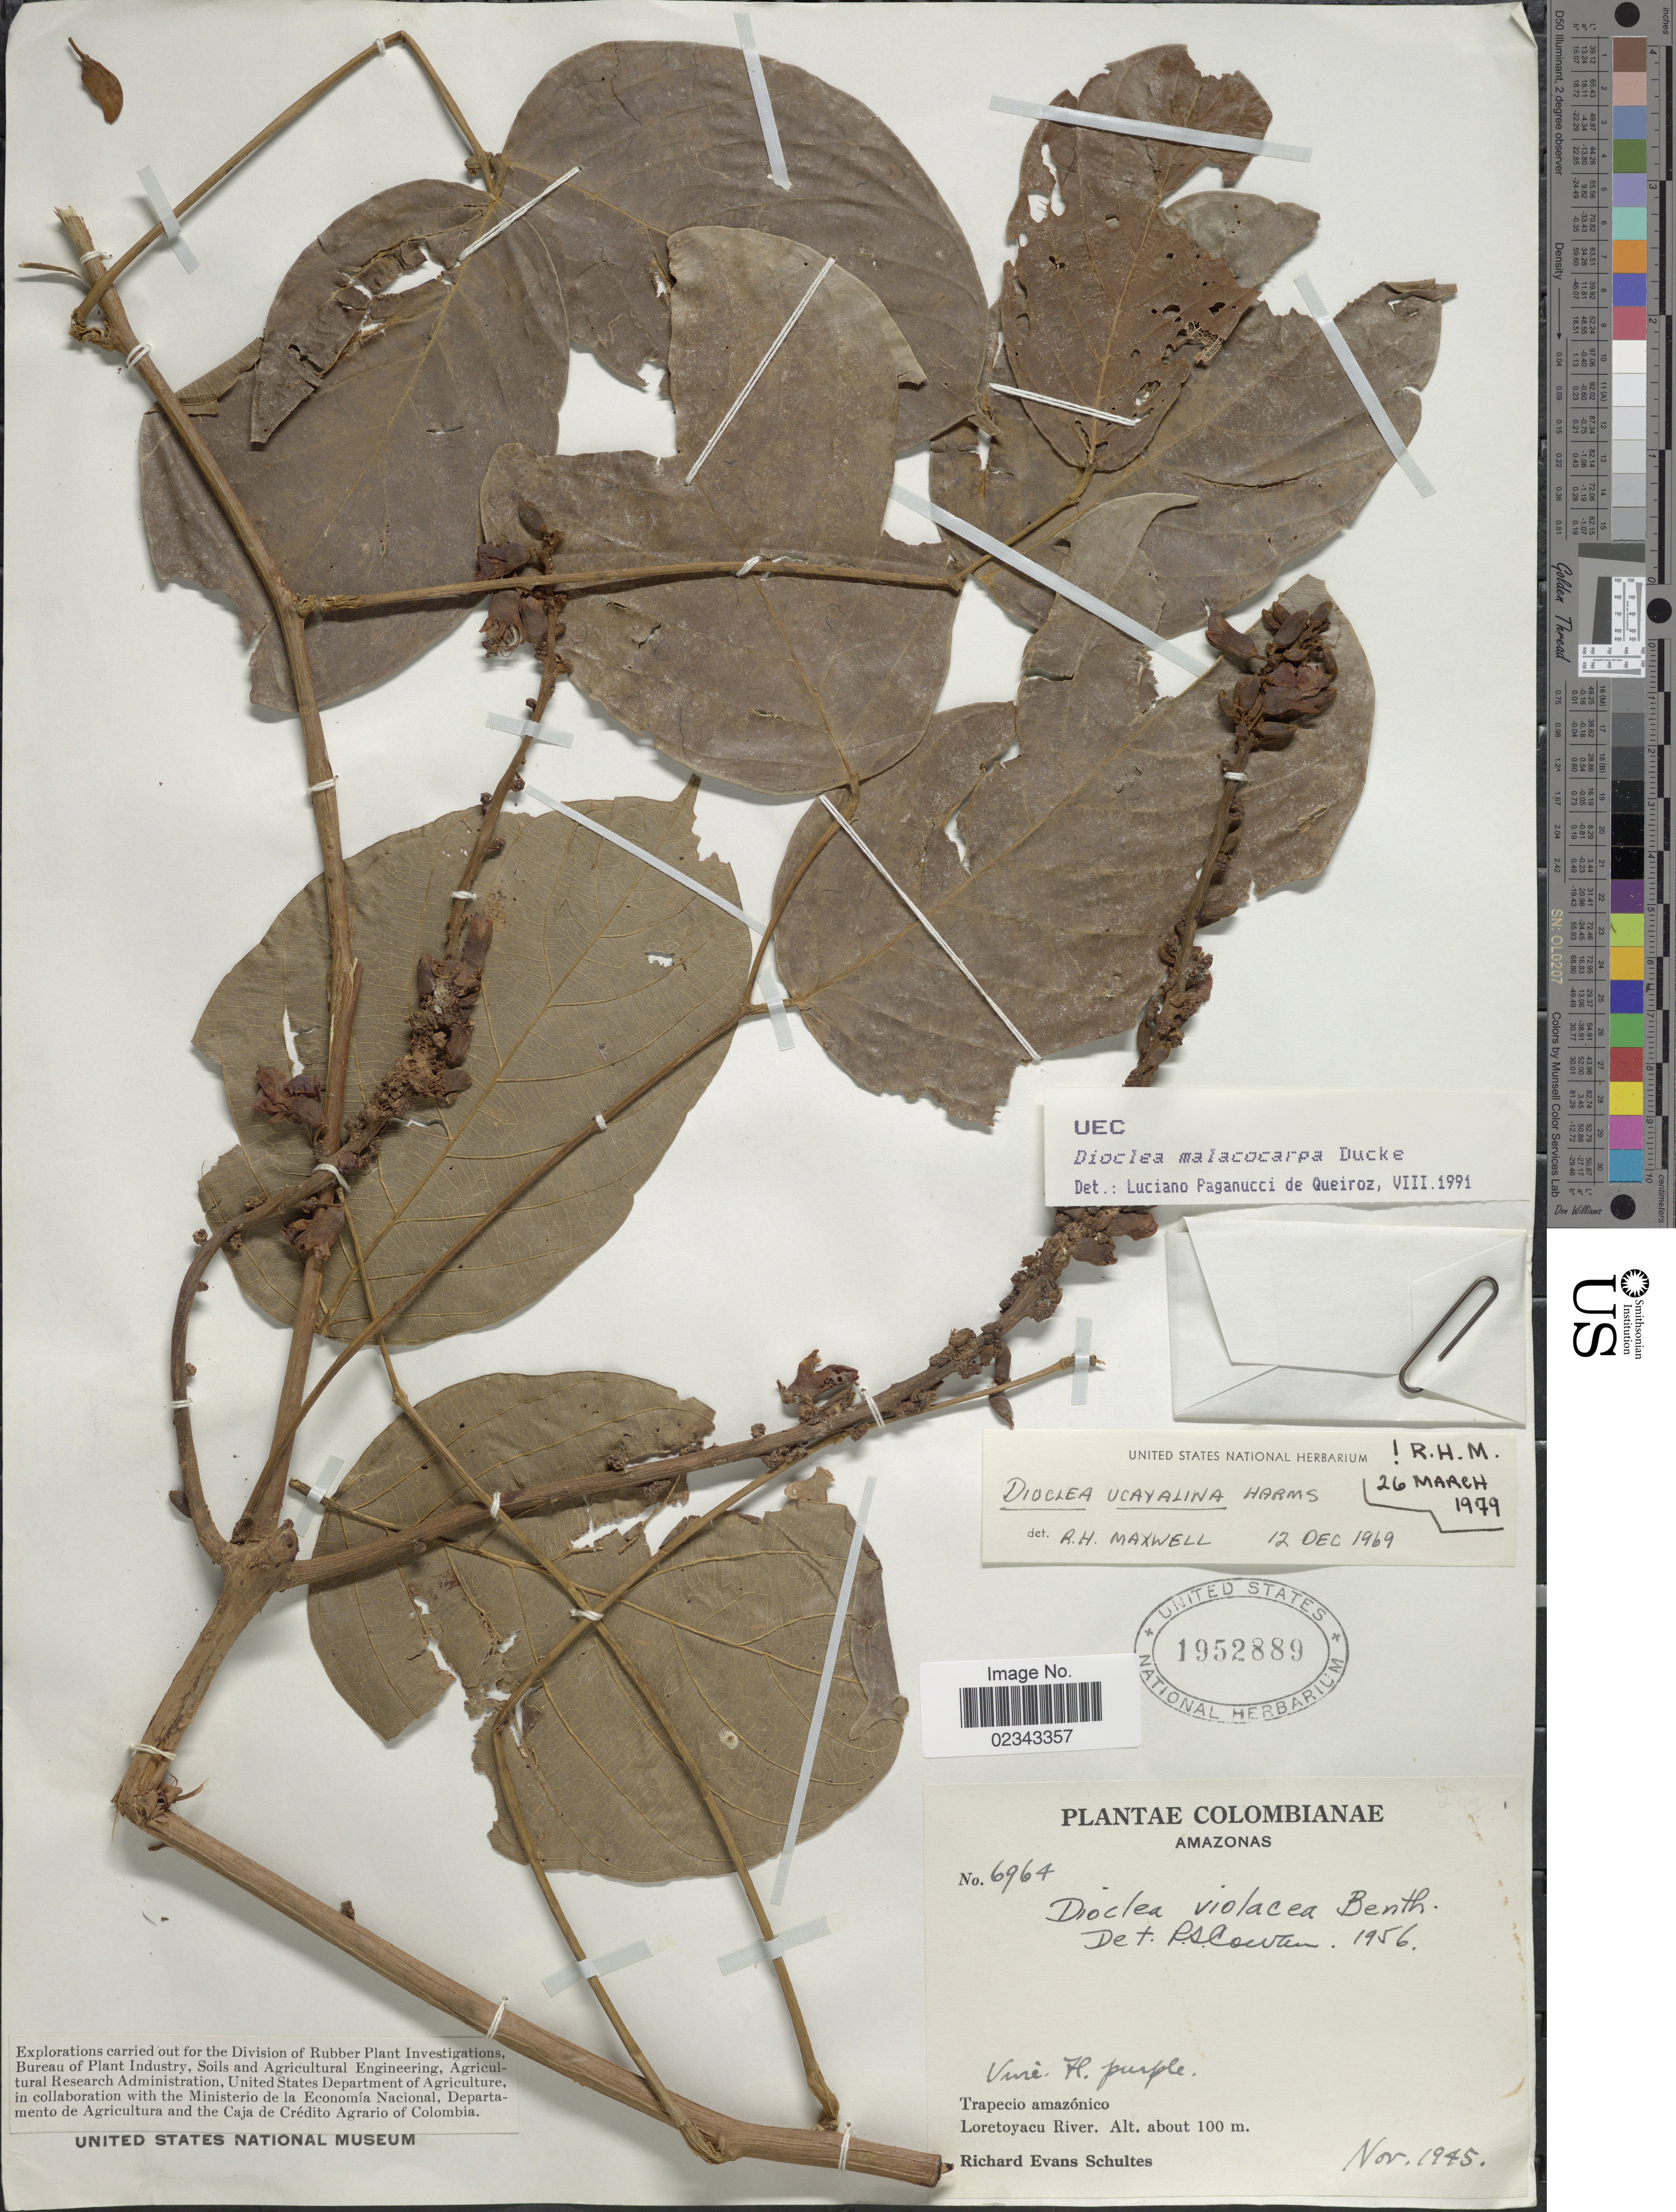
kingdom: Plantae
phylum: Tracheophyta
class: Magnoliopsida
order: Fabales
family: Fabaceae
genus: Macropsychanthus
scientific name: Macropsychanthus malacocarpus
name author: (Ducke) L.P. Queiroz & Snak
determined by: Strong, Mark T., (BOT), Smithsonian Institution - National Museum of Natural History (UNITED STATES)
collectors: R. E. Schultes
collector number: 6964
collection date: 1945-11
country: Colombia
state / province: Amazônas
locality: Trapecio amazónico, Loretoyacu River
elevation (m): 100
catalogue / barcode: US 1952889